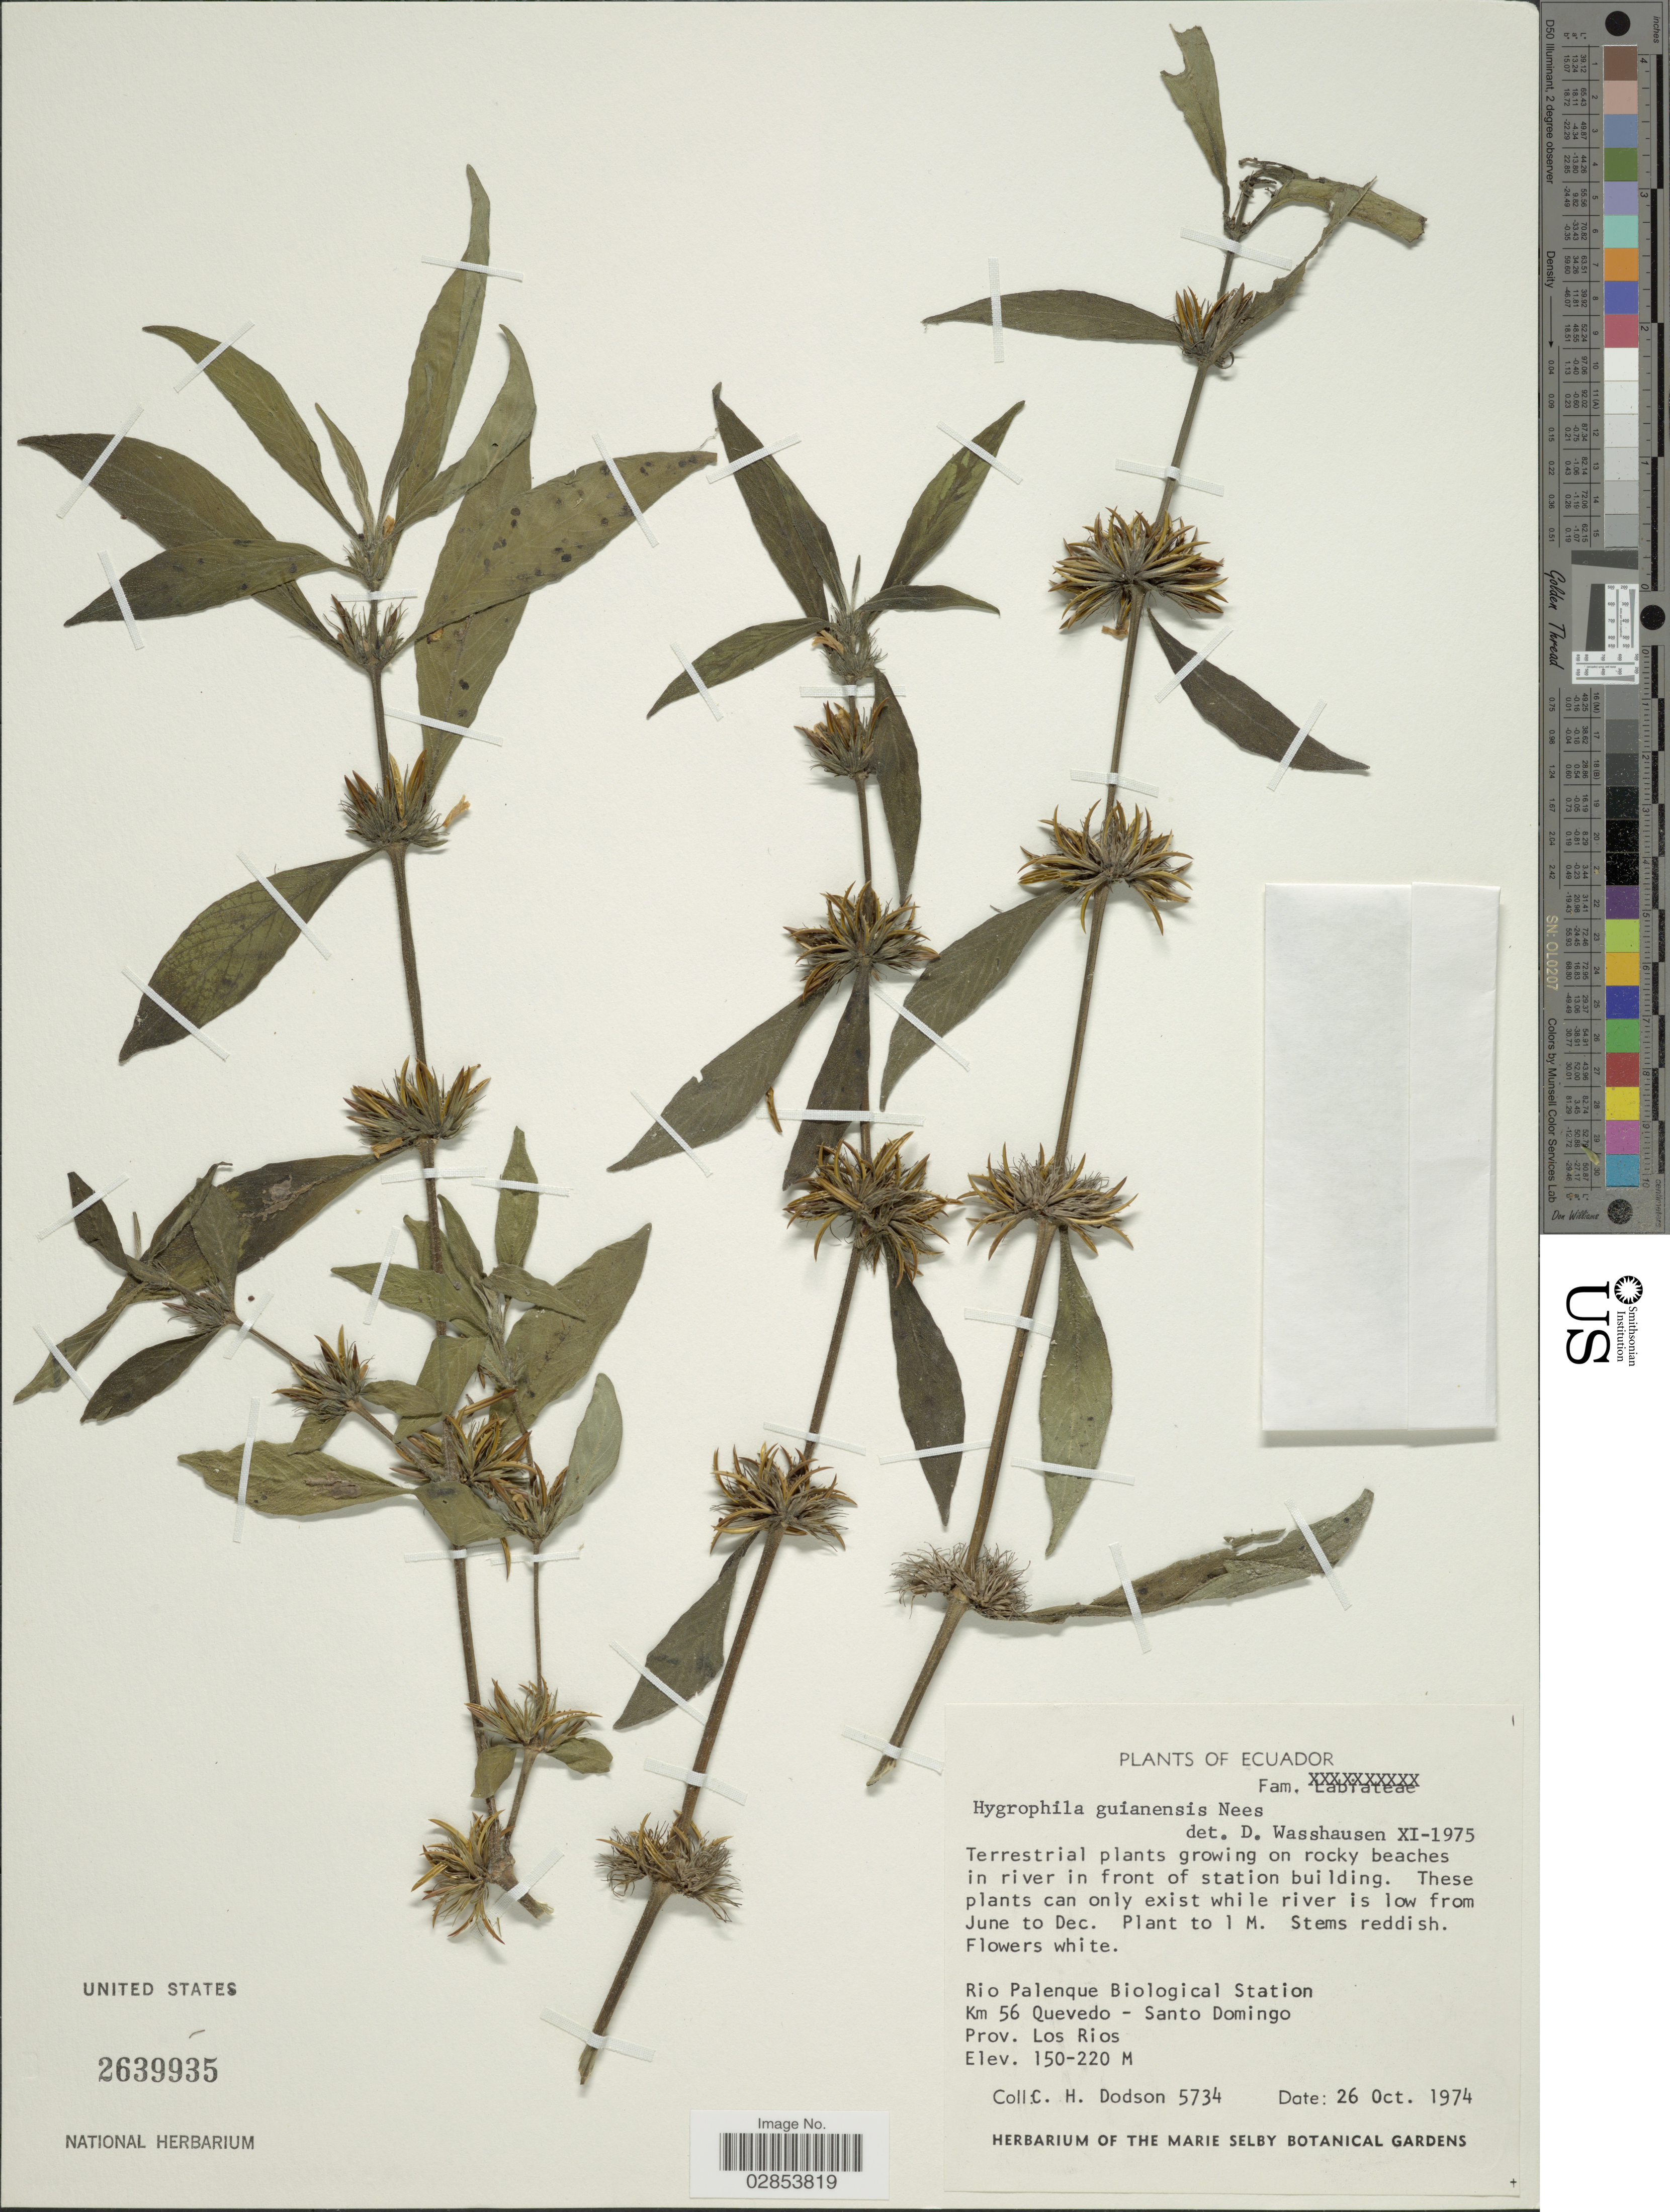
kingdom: Plantae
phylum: Tracheophyta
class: Magnoliopsida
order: Lamiales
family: Acanthaceae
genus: Hygrophila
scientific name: Hygrophila costata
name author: Nees & T. Nees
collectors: C. H. Dodson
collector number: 5734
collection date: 1974-10-26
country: Ecuador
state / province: Los Ríos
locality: Rio Palenque Biological Station Km 56 Quevedo - Santo Domingo.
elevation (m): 150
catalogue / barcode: US 2639935